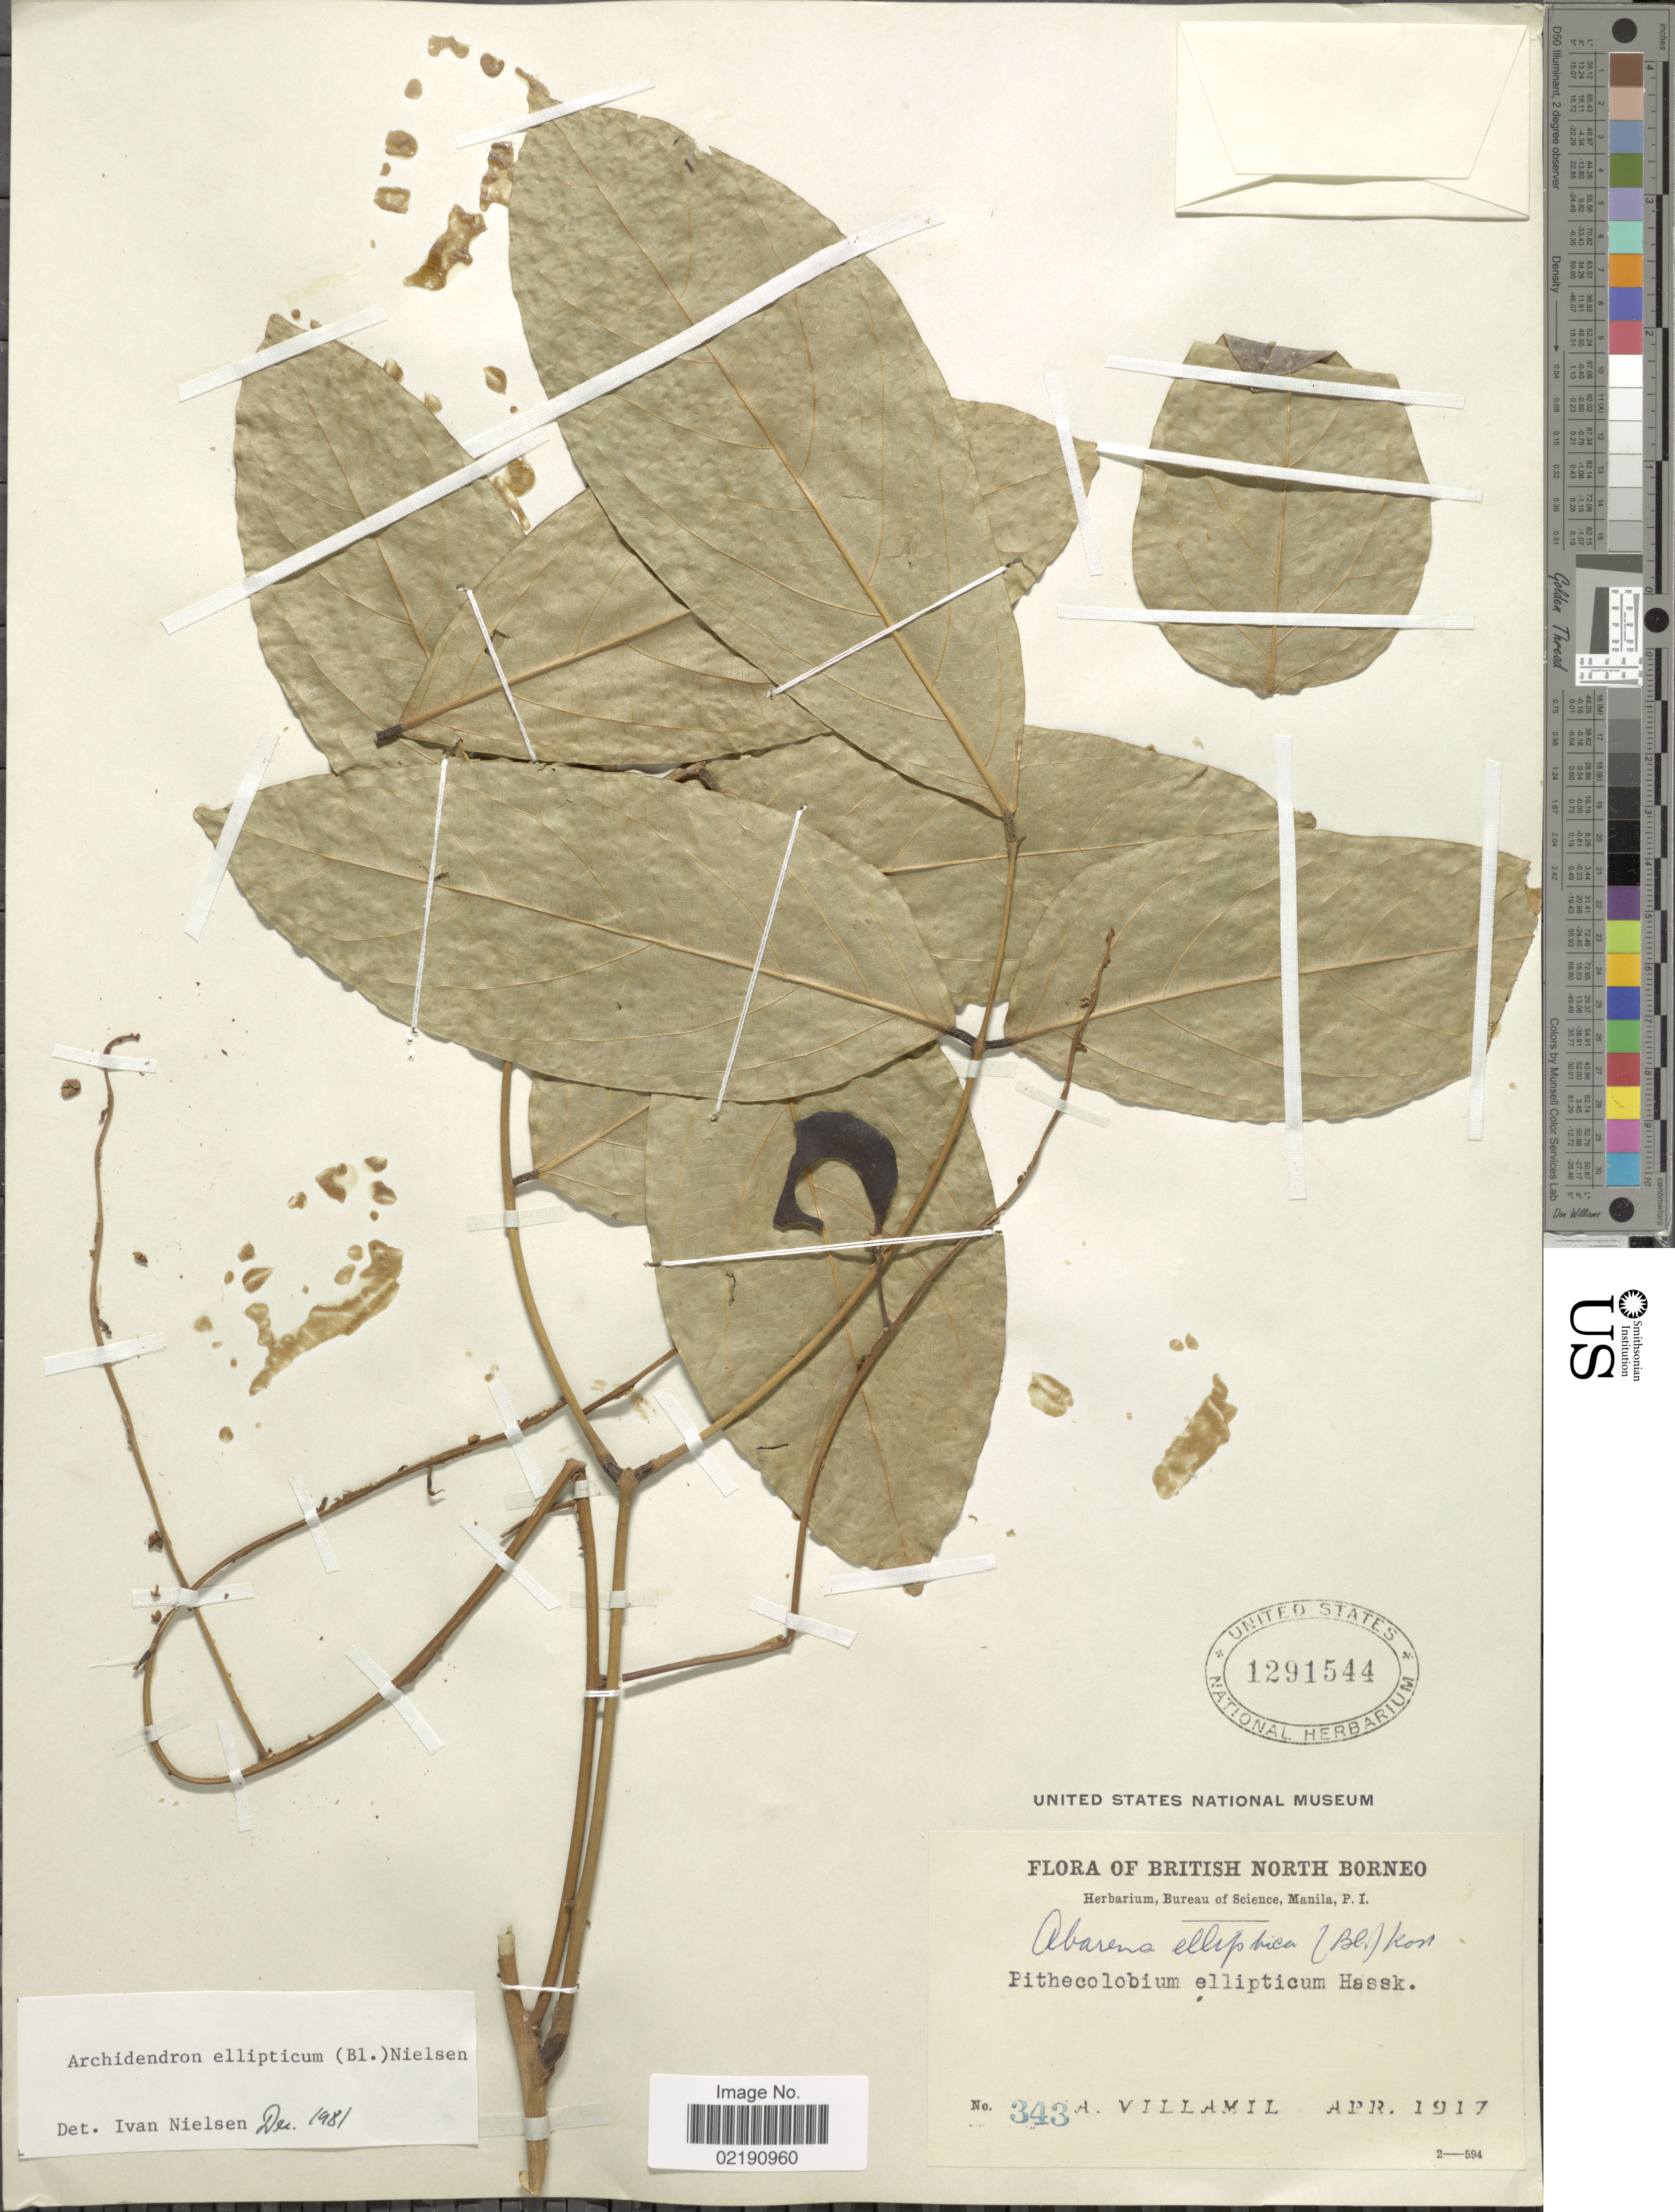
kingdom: Plantae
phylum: Tracheophyta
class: Magnoliopsida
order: Fabales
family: Fabaceae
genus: Archidendron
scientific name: Archidendron ellipticum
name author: (Blume) I.C. Nielsen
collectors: A. Villamil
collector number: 343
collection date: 1917-04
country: Malaysia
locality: British North Borneo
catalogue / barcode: US 1291544